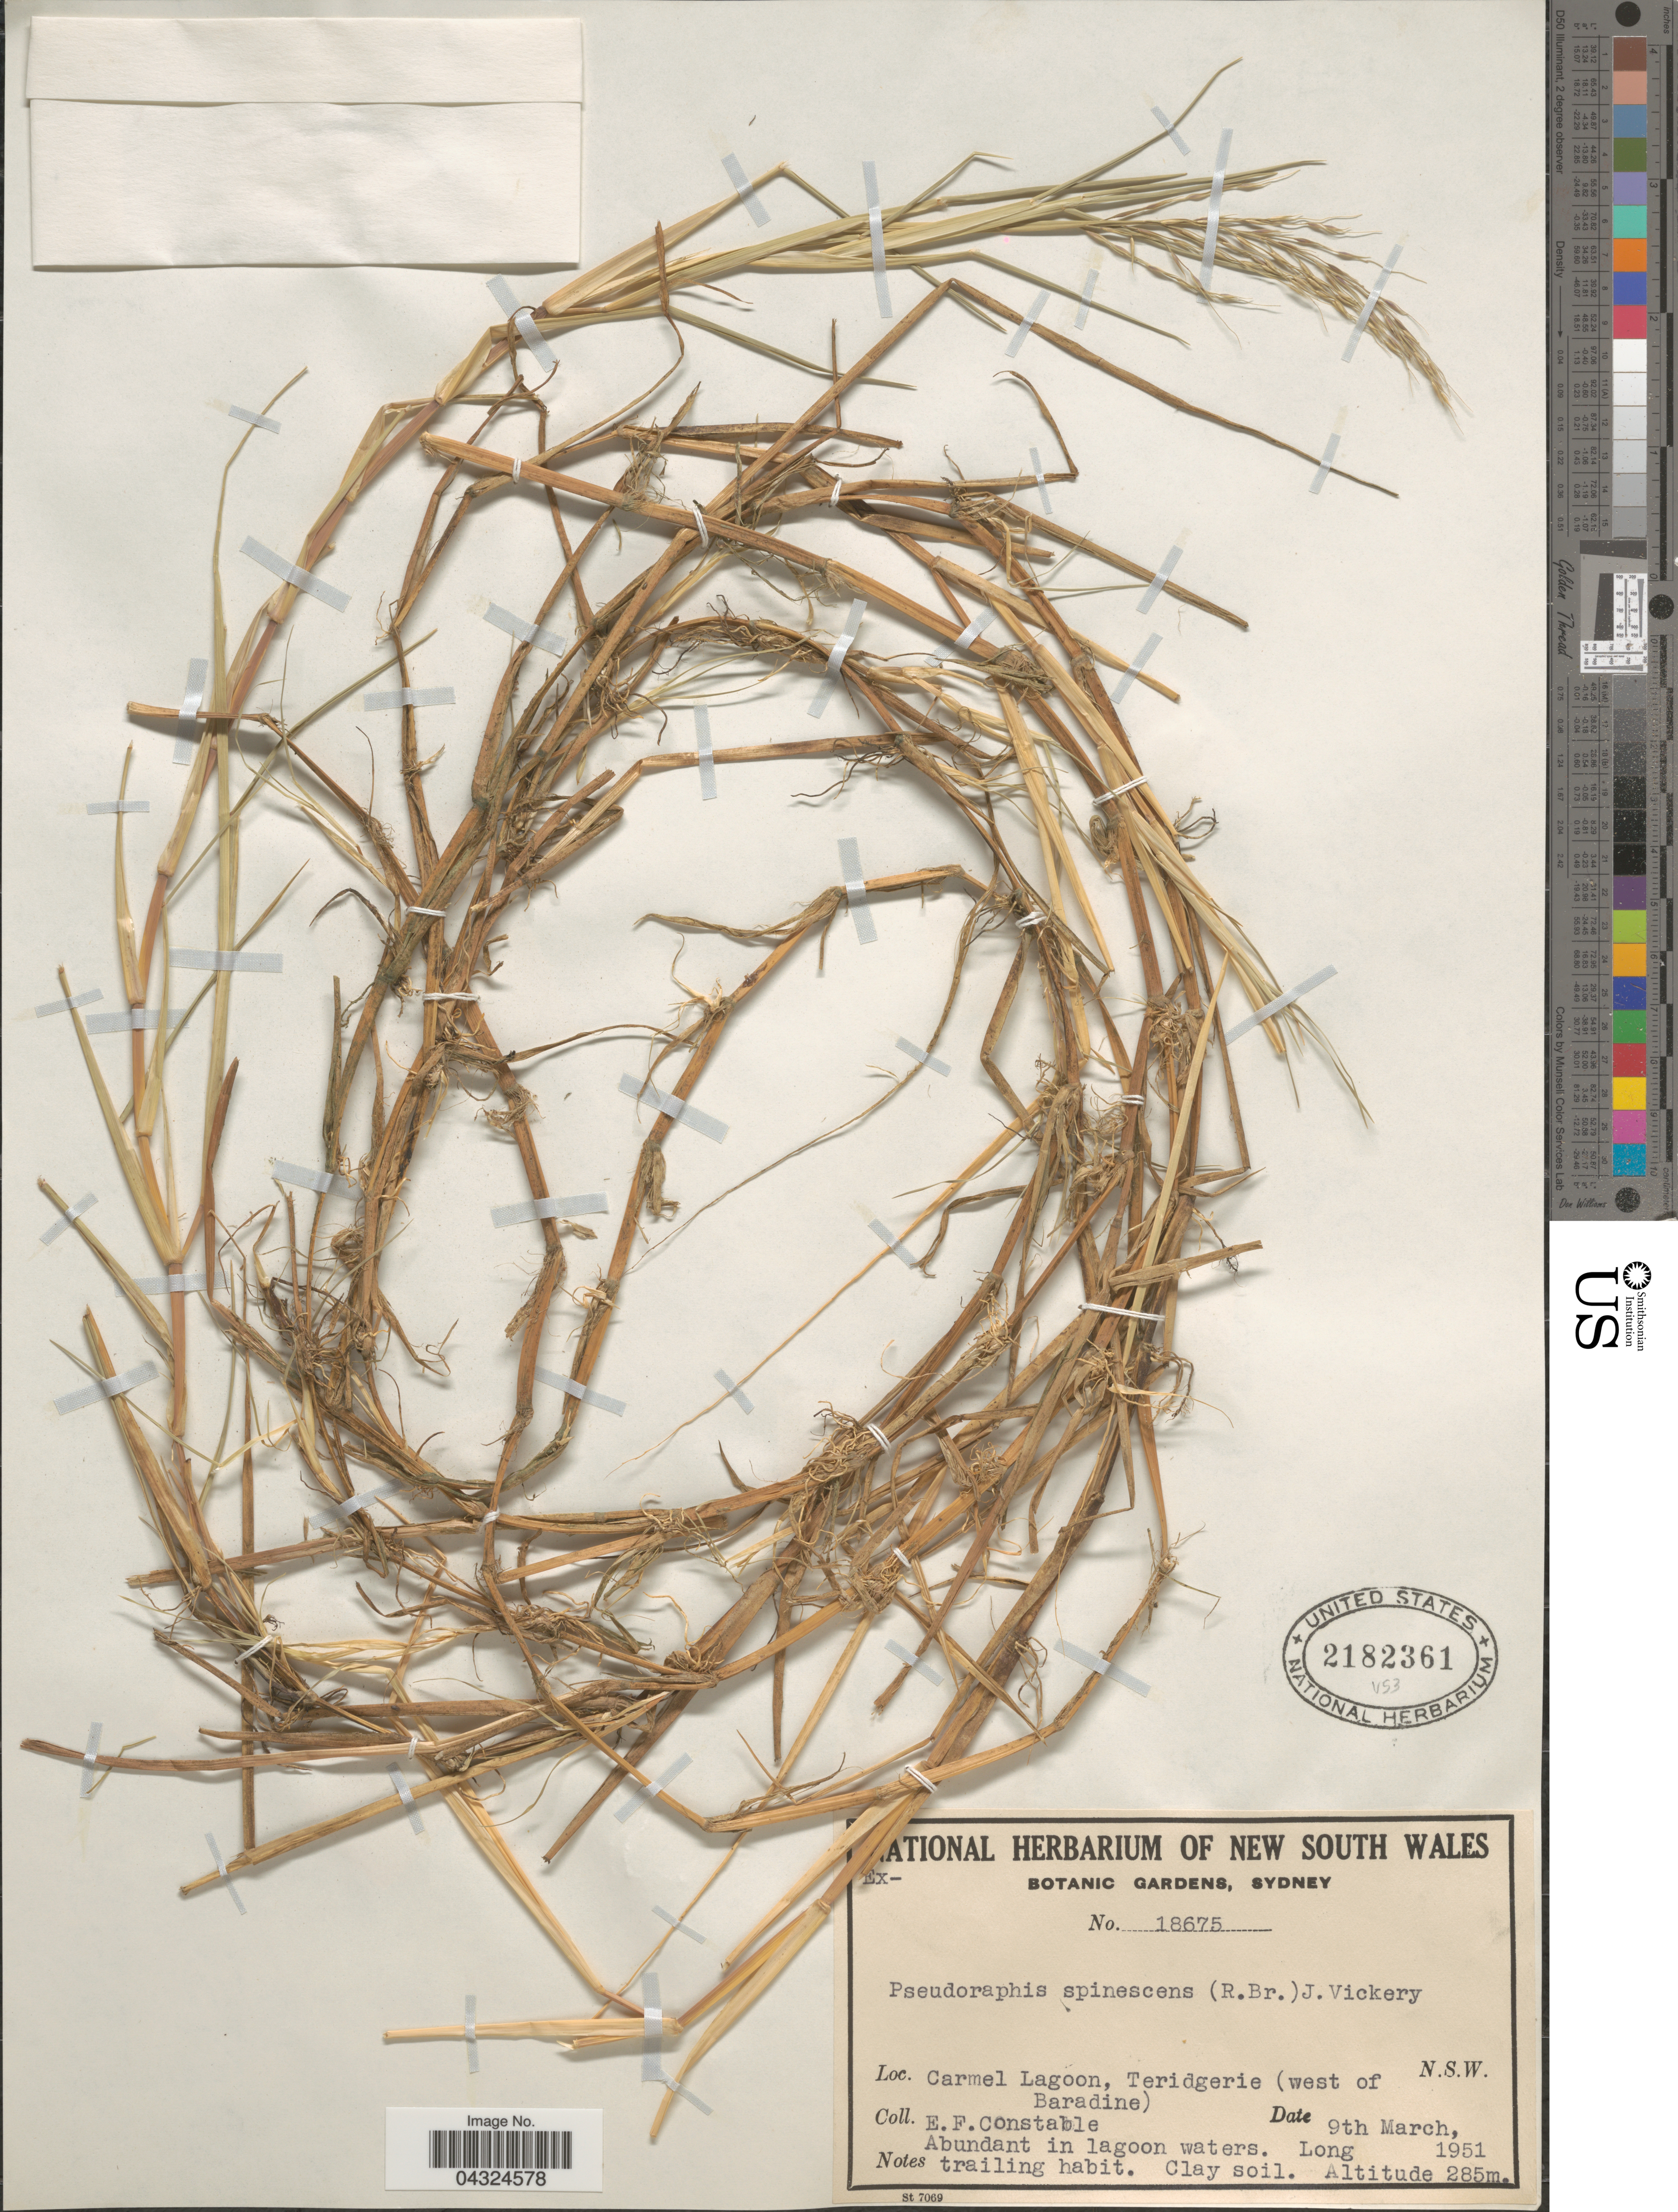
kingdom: Plantae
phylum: Tracheophyta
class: Liliopsida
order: Poales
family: Poaceae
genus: Pseudoraphis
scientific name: Pseudoraphis spinescens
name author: (R. Br.) Vickery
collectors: E. F. Constable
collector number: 18675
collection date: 1951-03-09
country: Australia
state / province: New South Wales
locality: Carmel Lagoon, Teridgerie (west of Baradine).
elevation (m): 285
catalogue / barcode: US 2182361